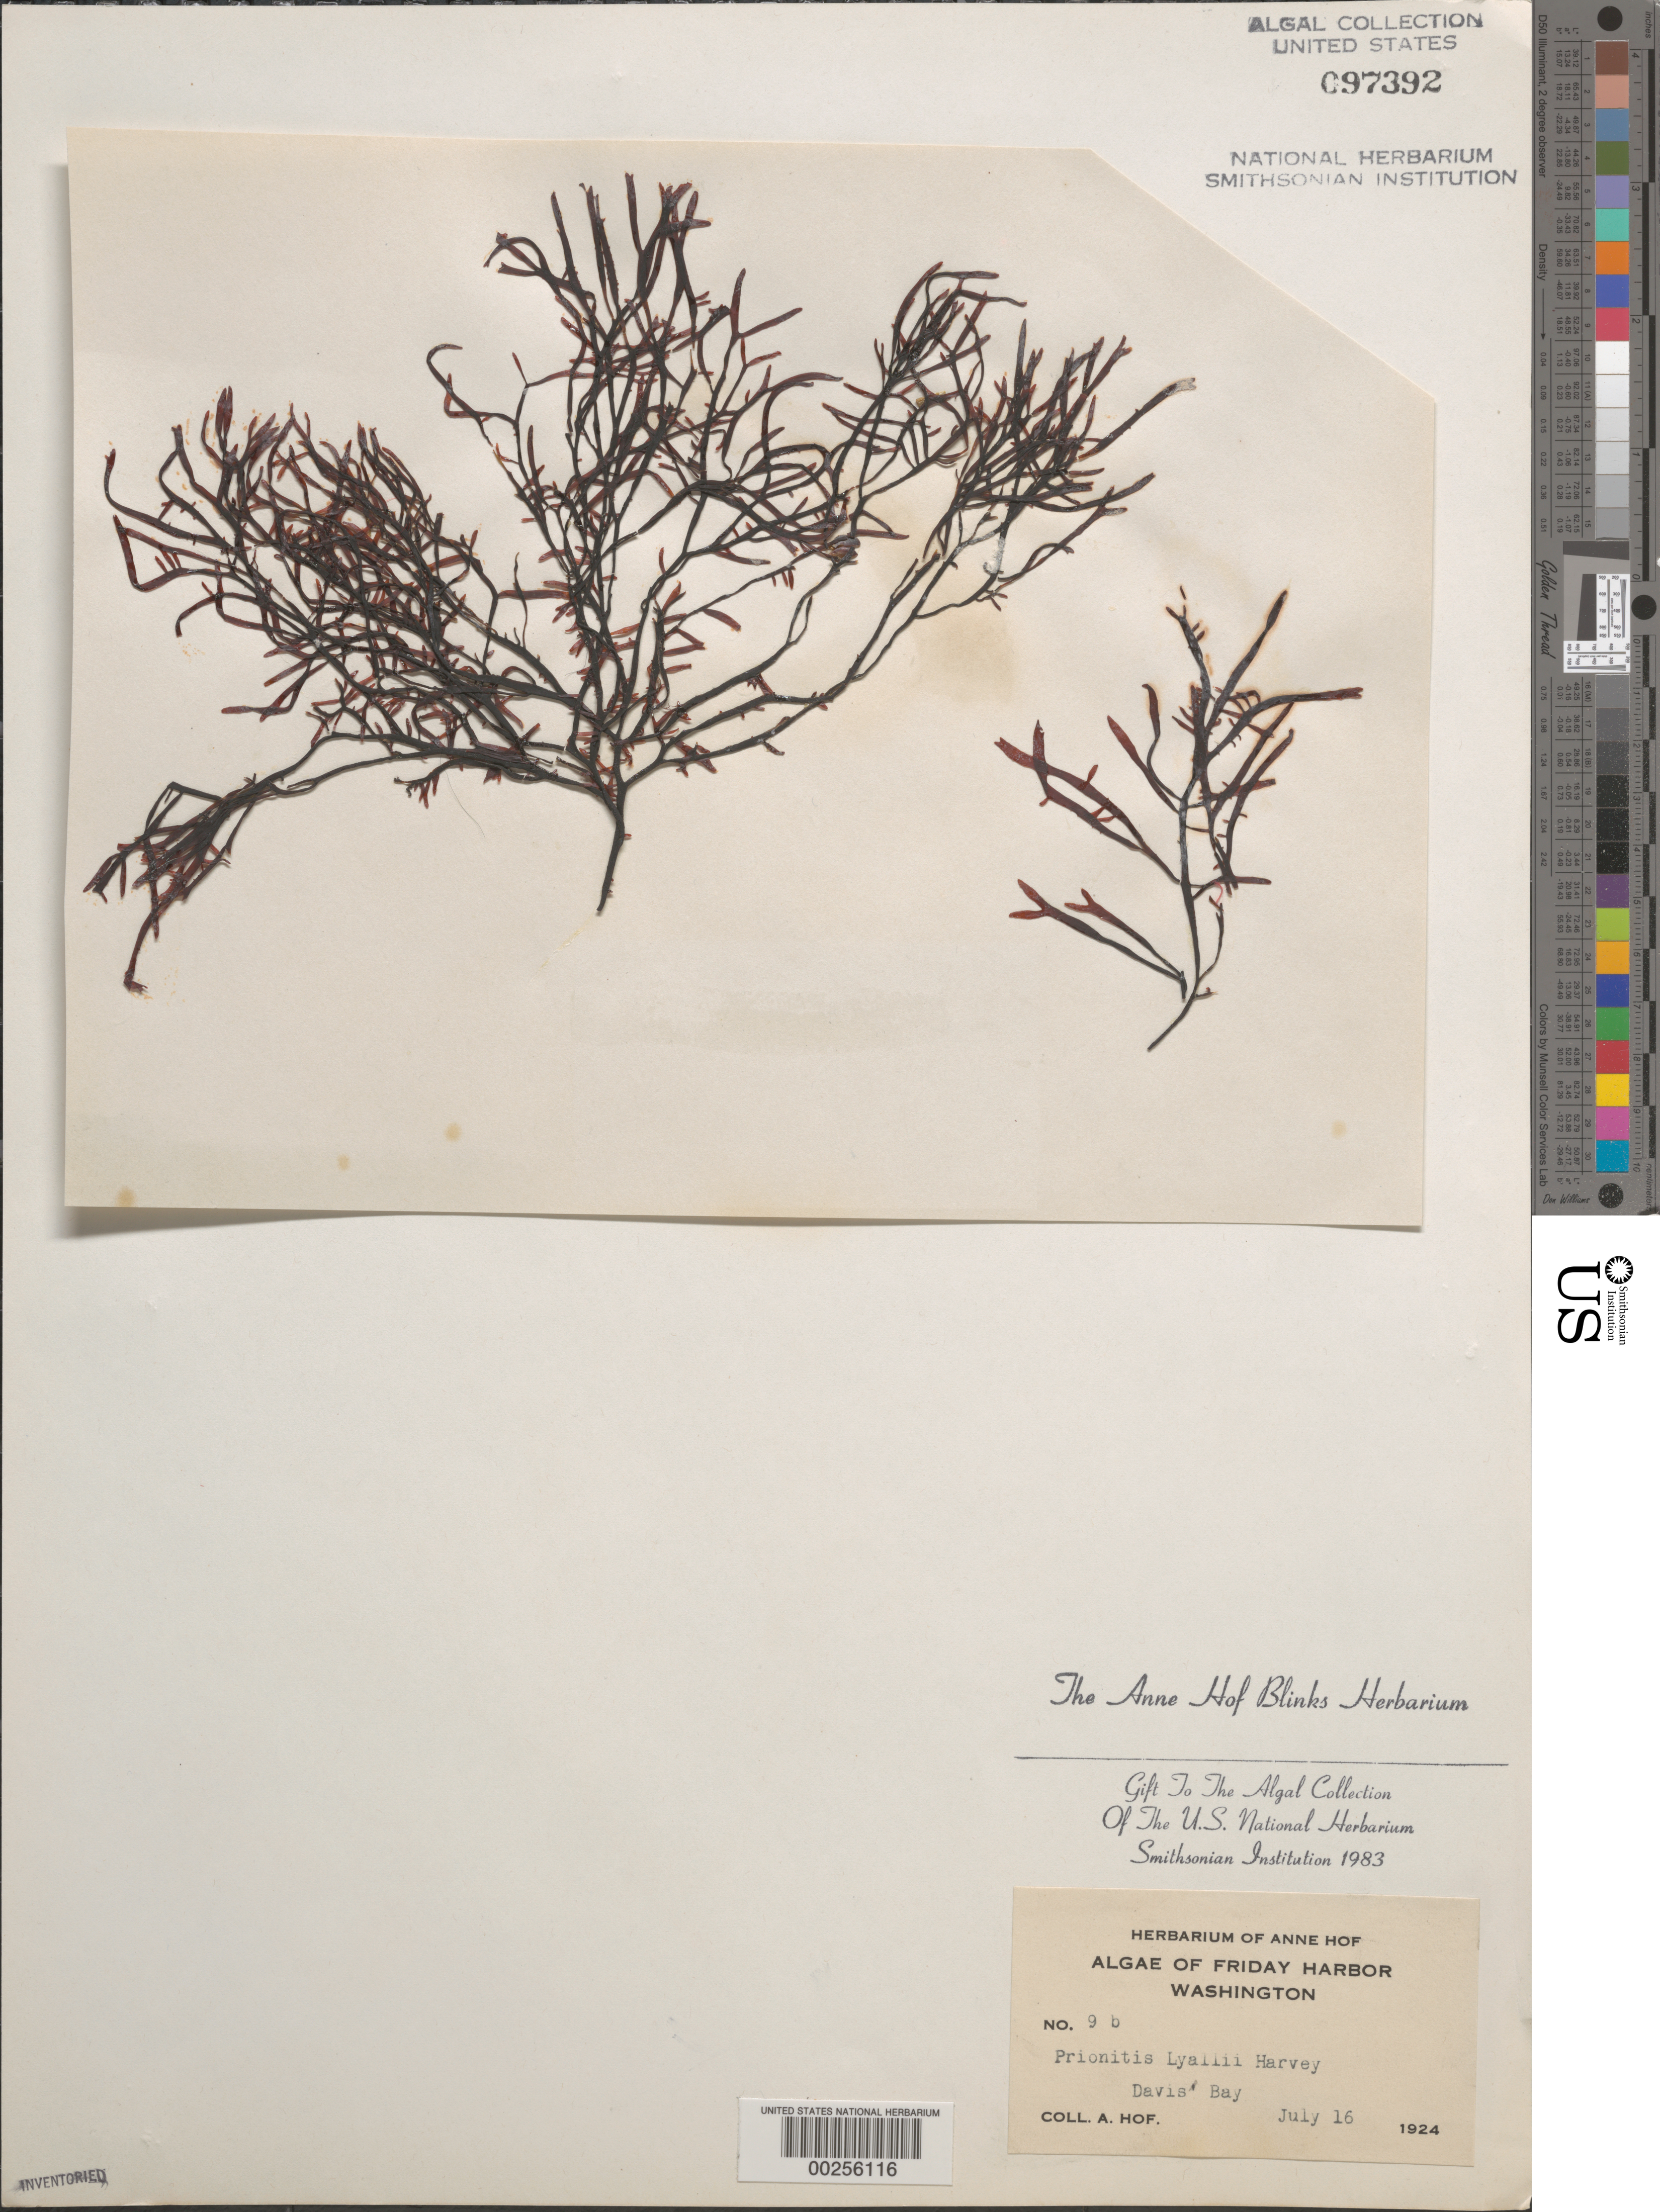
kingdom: Plantae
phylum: Rhodophyta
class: Florideophyceae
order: Cryptonemiales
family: Cryptonemiaceae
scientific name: Prionitis sternbergii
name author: (C. Agardh) J. Agardh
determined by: Algae name updating Project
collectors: A. Blinks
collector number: AHB 9b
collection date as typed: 16 Jul 1924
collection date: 1924-07-16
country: United States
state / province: Washington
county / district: San Juan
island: San Juan Island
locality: Davis Bay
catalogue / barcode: US 97392